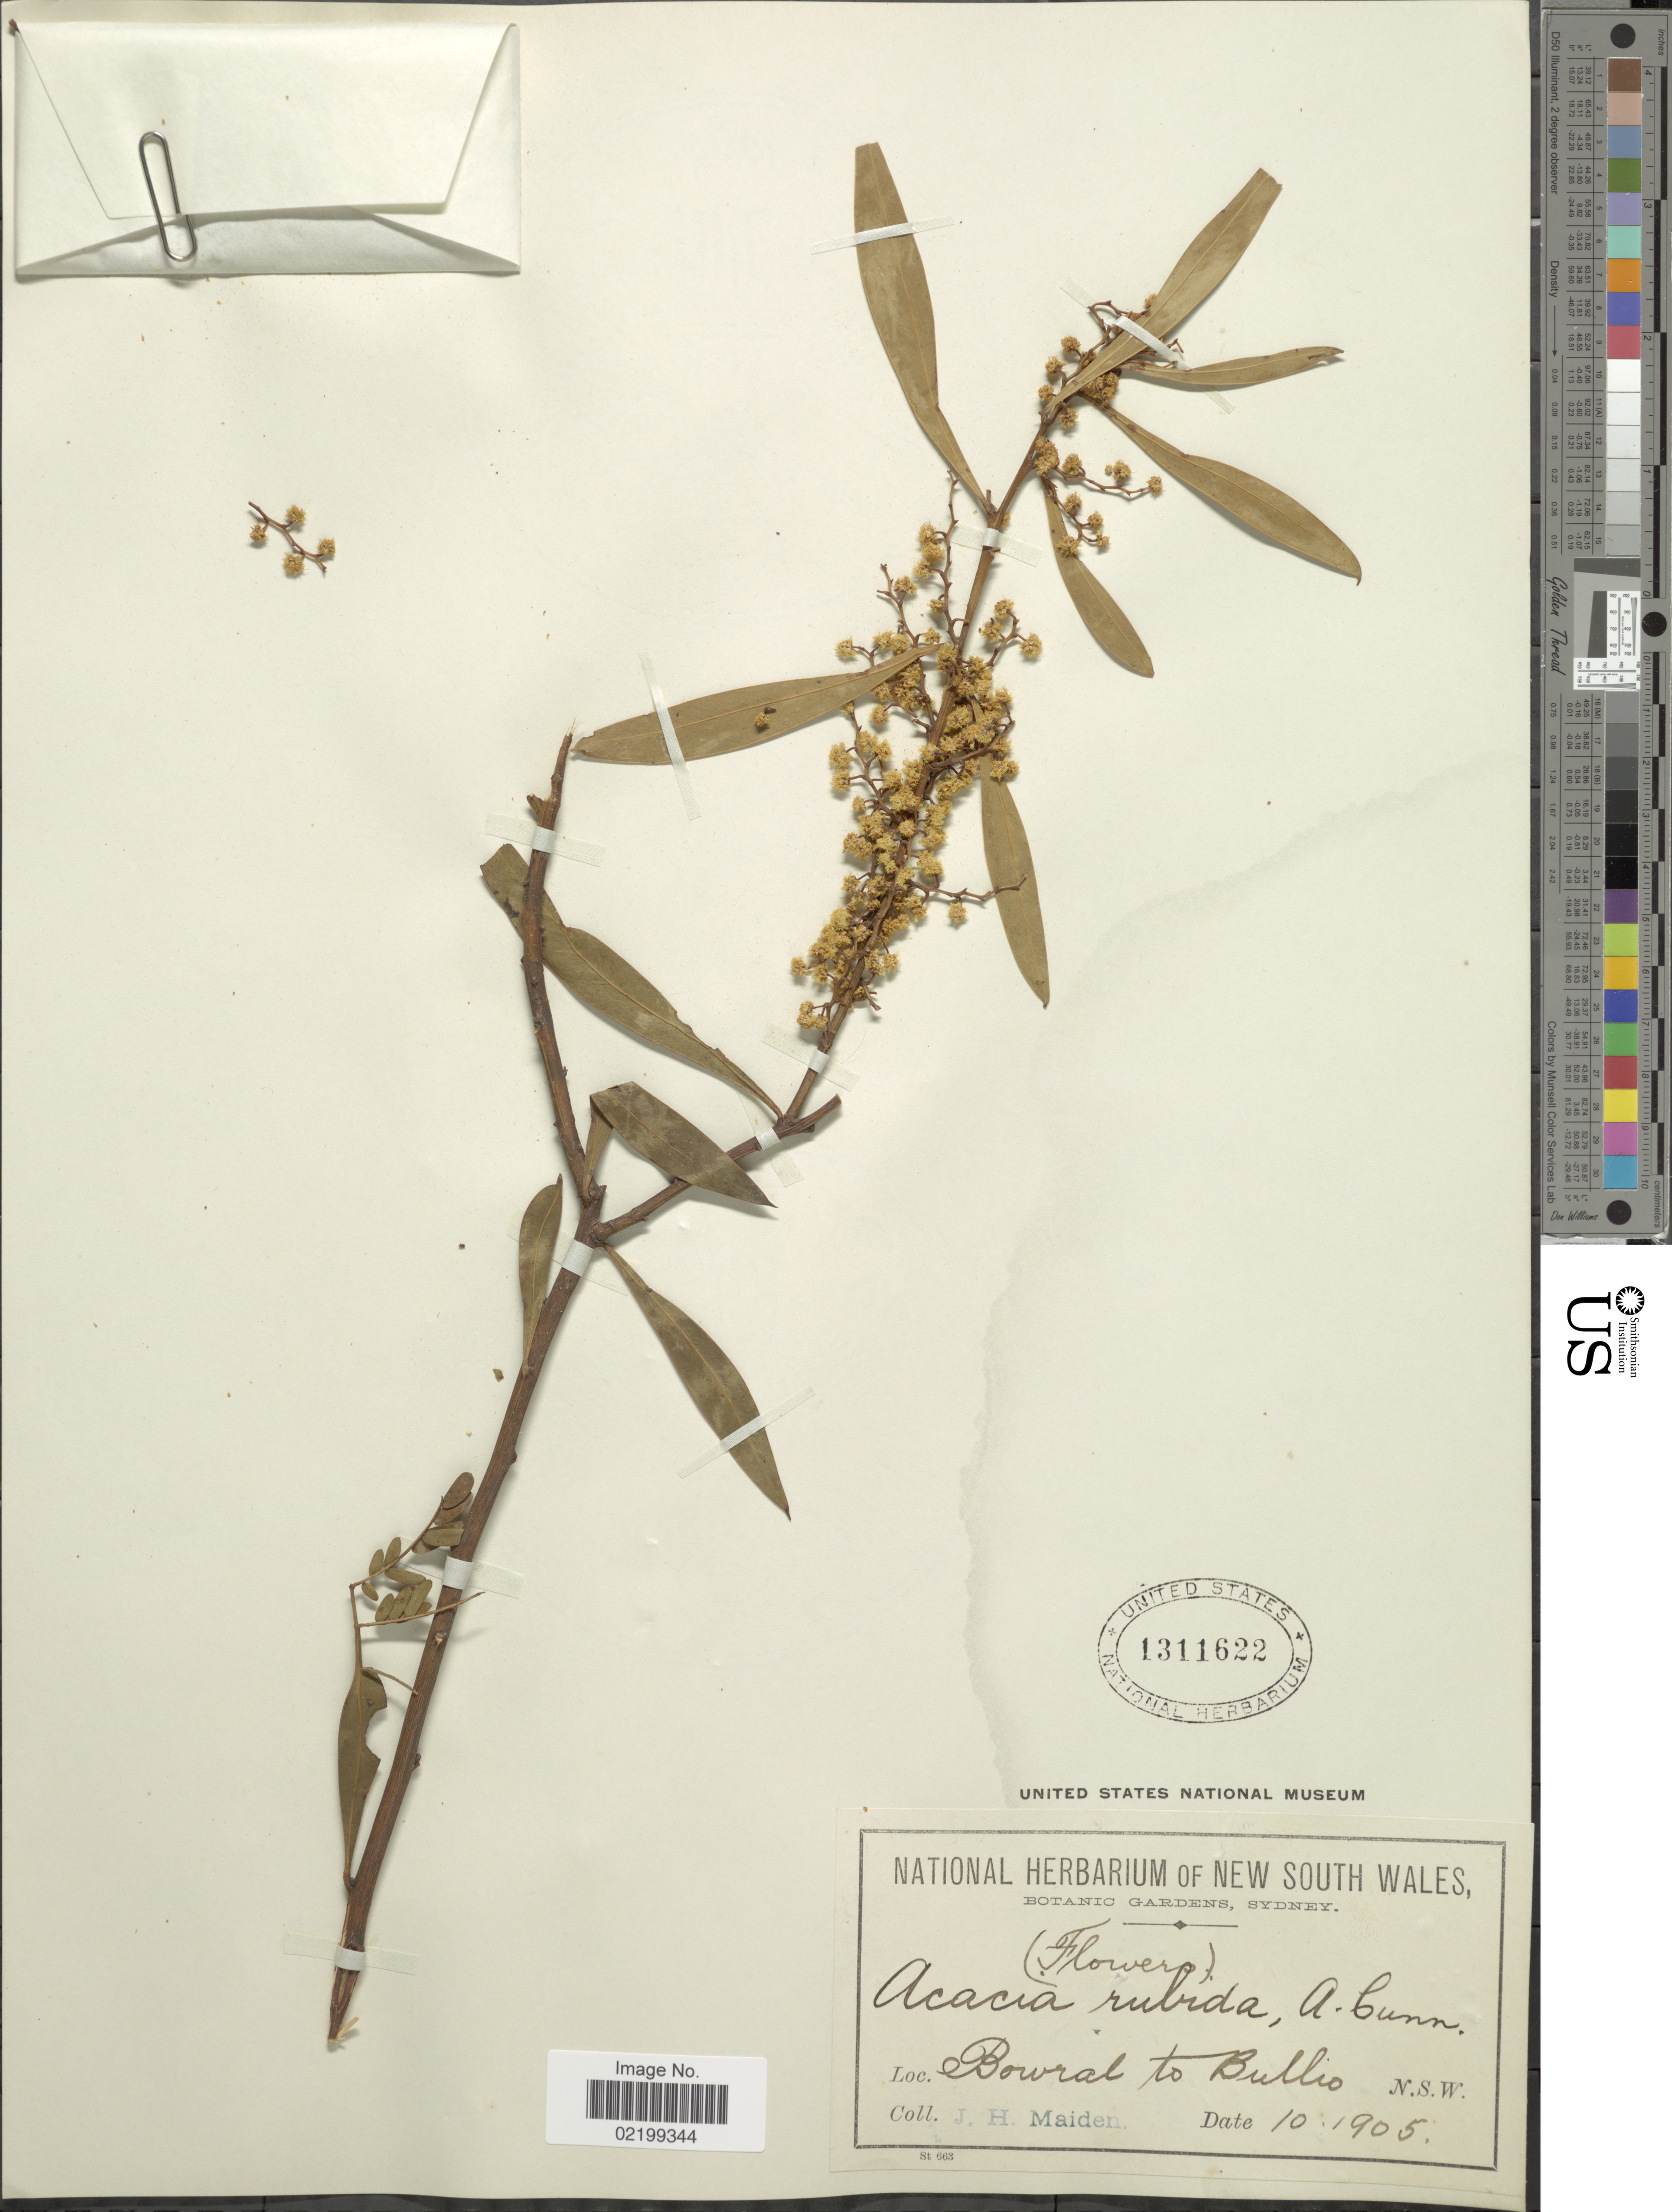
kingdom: Plantae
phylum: Tracheophyta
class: Magnoliopsida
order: Fabales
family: Fabaceae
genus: Acacia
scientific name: Acacia rubida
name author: A. Cunn.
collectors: J. Maiden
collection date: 1905-10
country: Australia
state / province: New South Wales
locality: Bowral to Bullio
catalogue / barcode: US 1311622